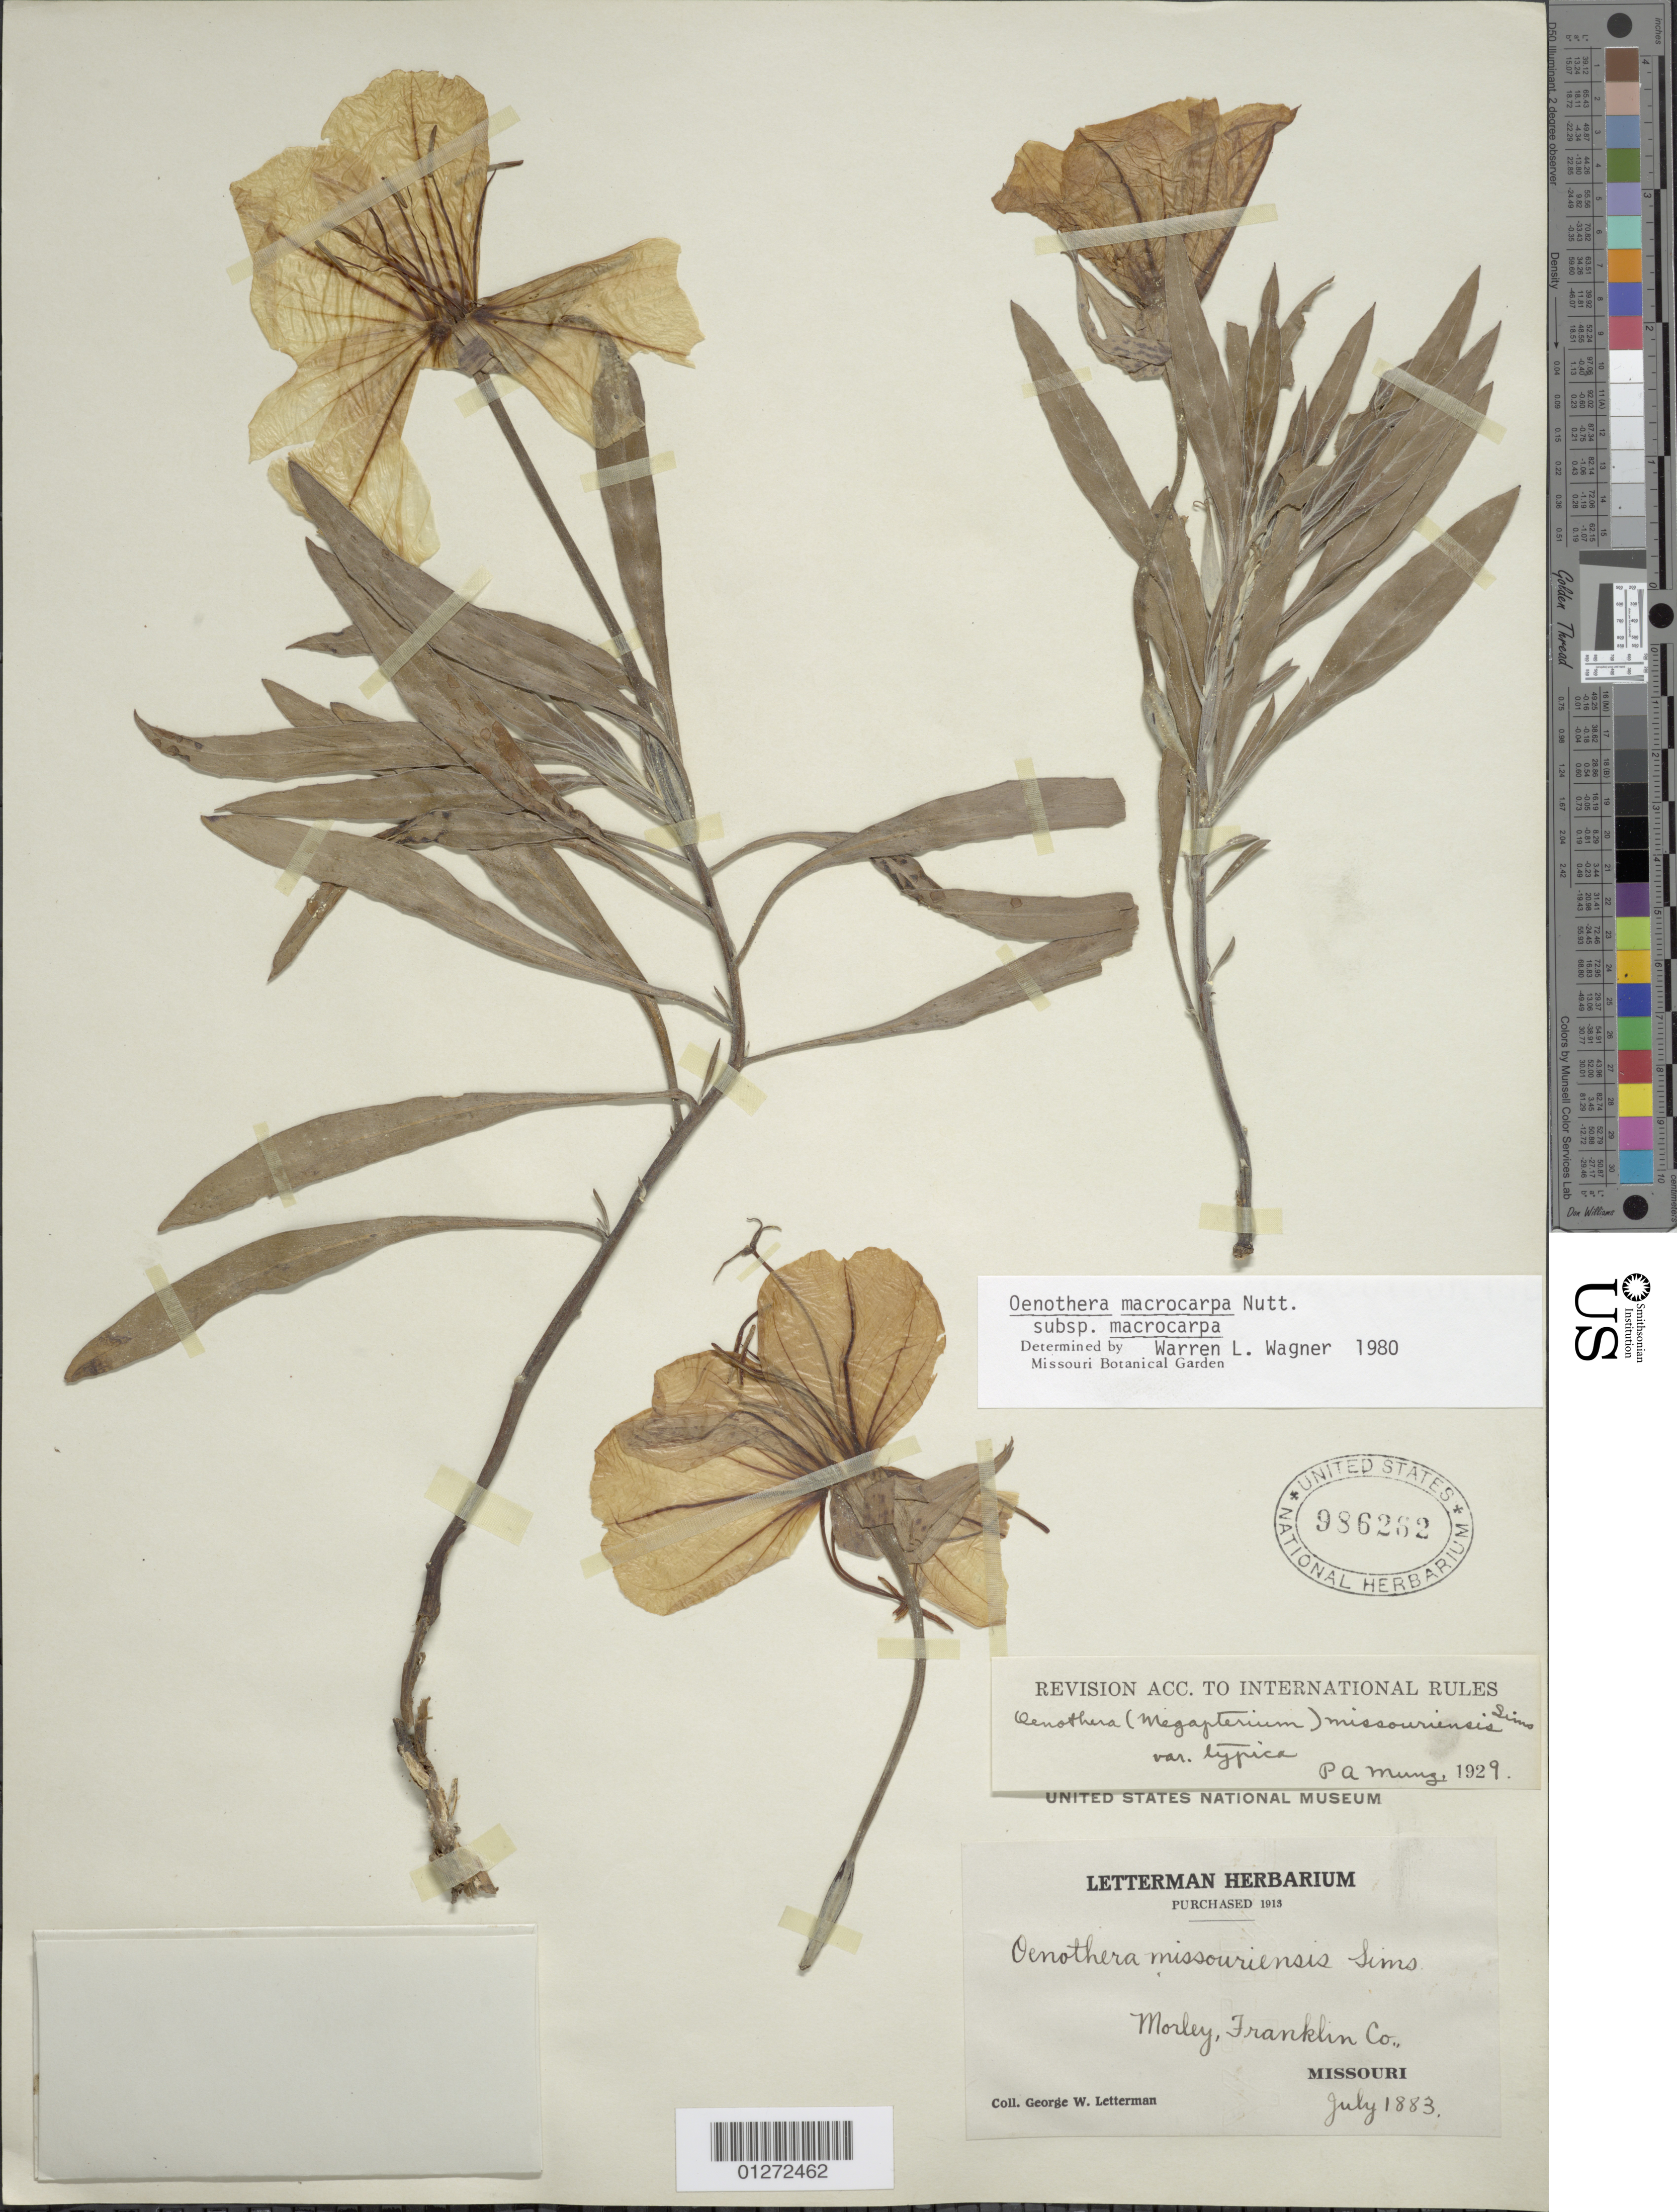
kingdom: Plantae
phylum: Tracheophyta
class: Magnoliopsida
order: Myrtales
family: Onagraceae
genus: Oenothera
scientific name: Oenothera macrocarpa subsp. macrocarpa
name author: Nutt.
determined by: Wagner, W. L., (BOT), Smithsonian Institution - National Museum of Natural History (UNITED STATES)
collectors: G. W. Letterman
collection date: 1883-07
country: United States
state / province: Missouri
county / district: Franklin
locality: Morley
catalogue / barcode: US 986262